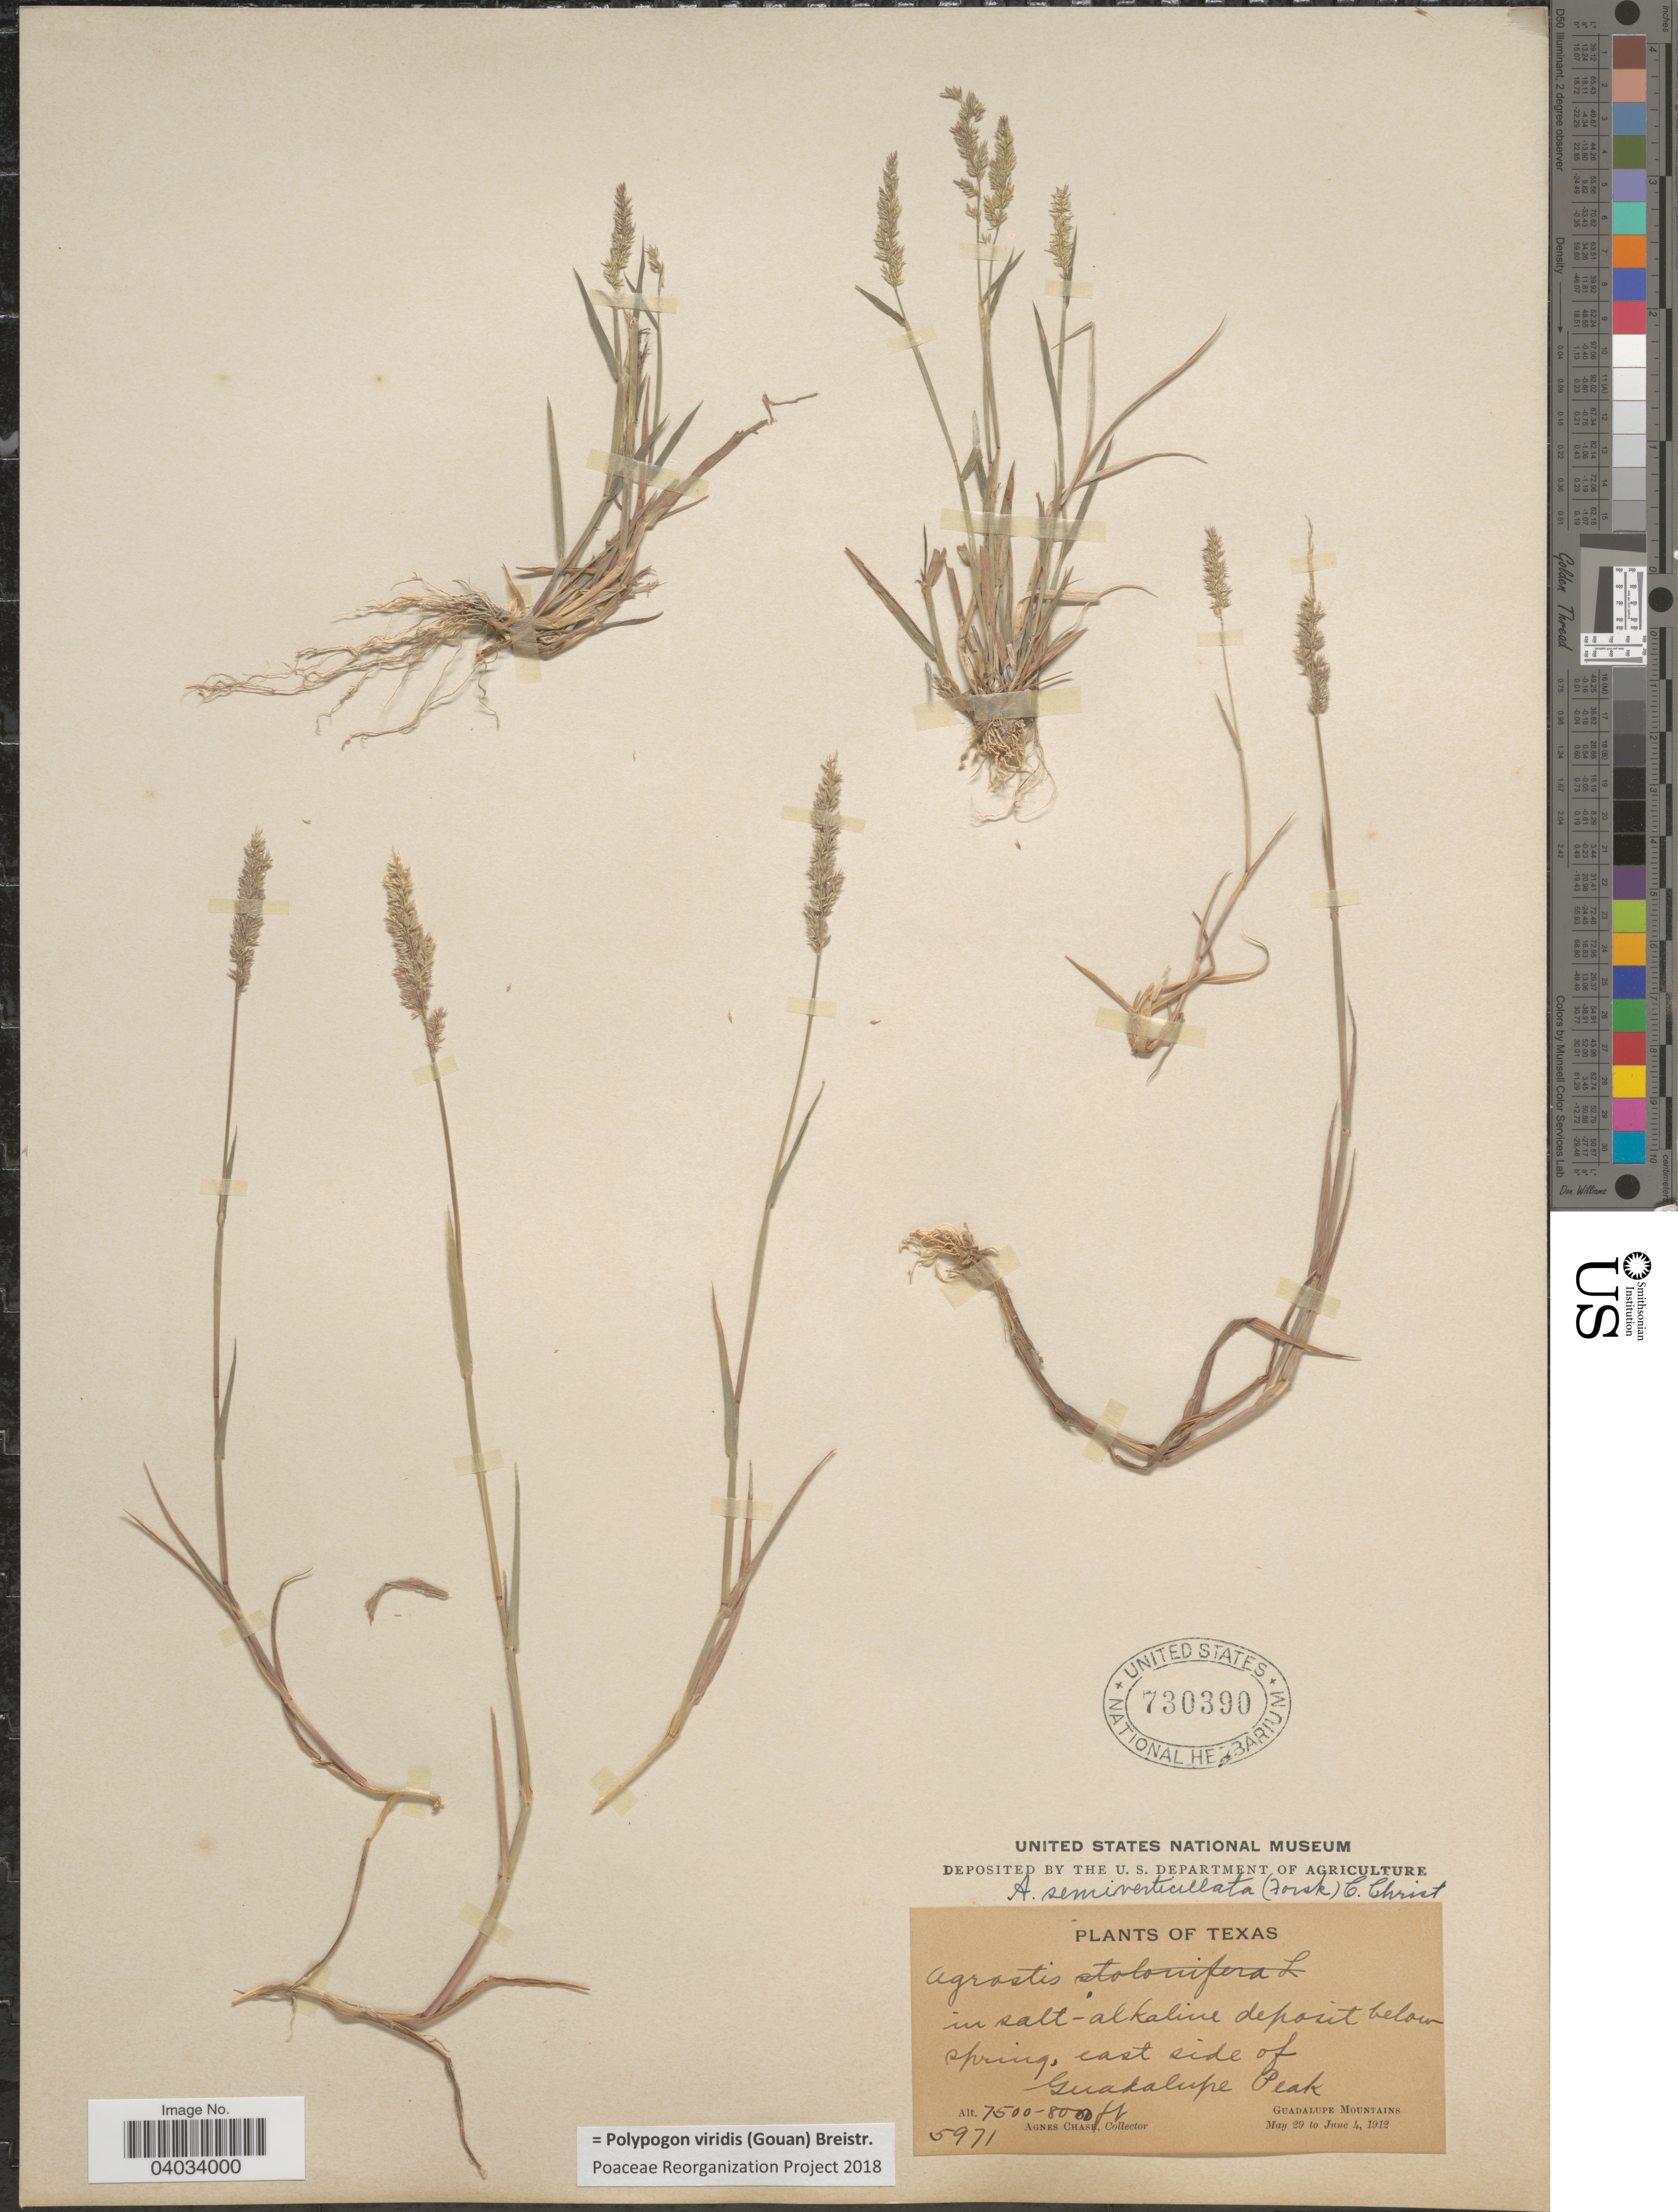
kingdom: Plantae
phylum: Tracheophyta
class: Liliopsida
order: Poales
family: Poaceae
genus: Polypogon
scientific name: Polypogon viridis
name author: (Gouan) Breistroffer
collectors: A. Chase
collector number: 5971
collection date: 1912-05-29/1912-06-04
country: United States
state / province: Texas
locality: Below spring, east side of Guadalupe Peak. Guadalupe Mountains.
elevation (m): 2286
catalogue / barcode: US 730390